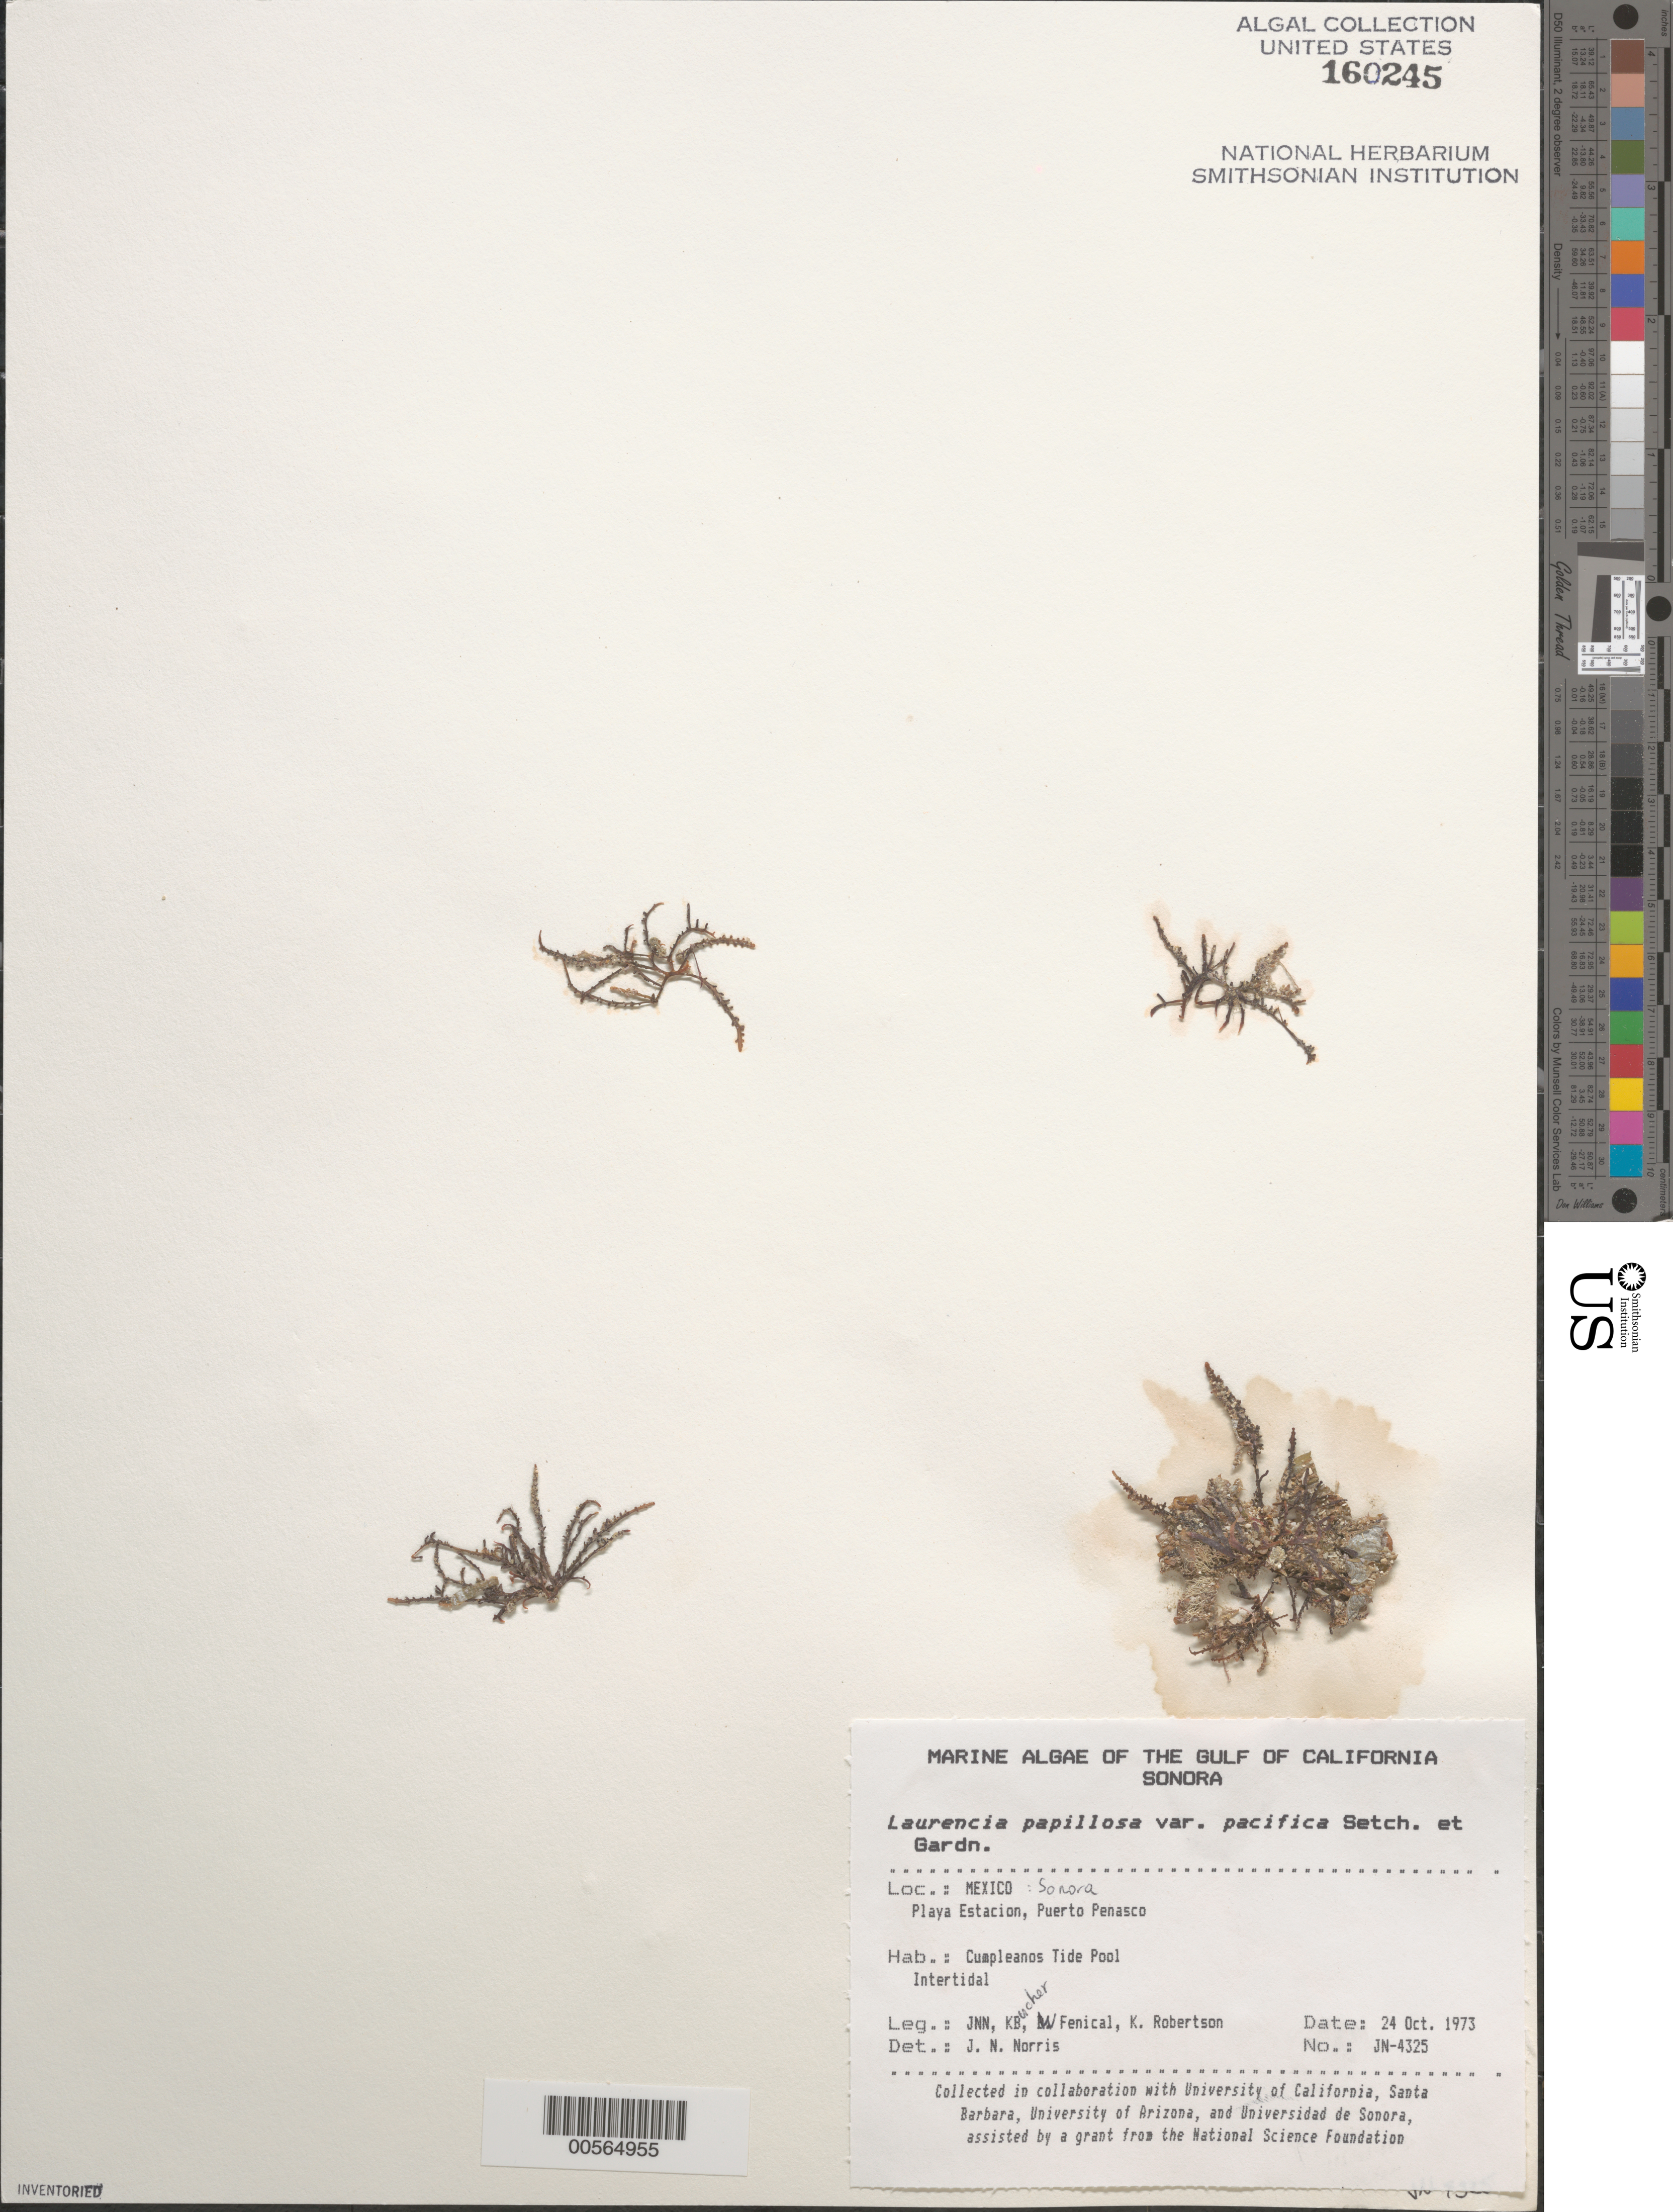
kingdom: Plantae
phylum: Rhodophyta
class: Florideophyceae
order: Ceramiales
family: Rhodomelaceae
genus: Palisada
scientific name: Palisada perforata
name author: (Bory) K.W. Nam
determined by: Algae name updating Project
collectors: J. N. Norris, K. E. Bucher, W. Fenical & K. Robertson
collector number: JN-4325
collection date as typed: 24 Oct 1973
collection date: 1973-10-24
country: Mexico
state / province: Sonora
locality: Playa Estacion, Puerto Penasco, Cumpleanos Tide Pool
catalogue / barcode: US 160245